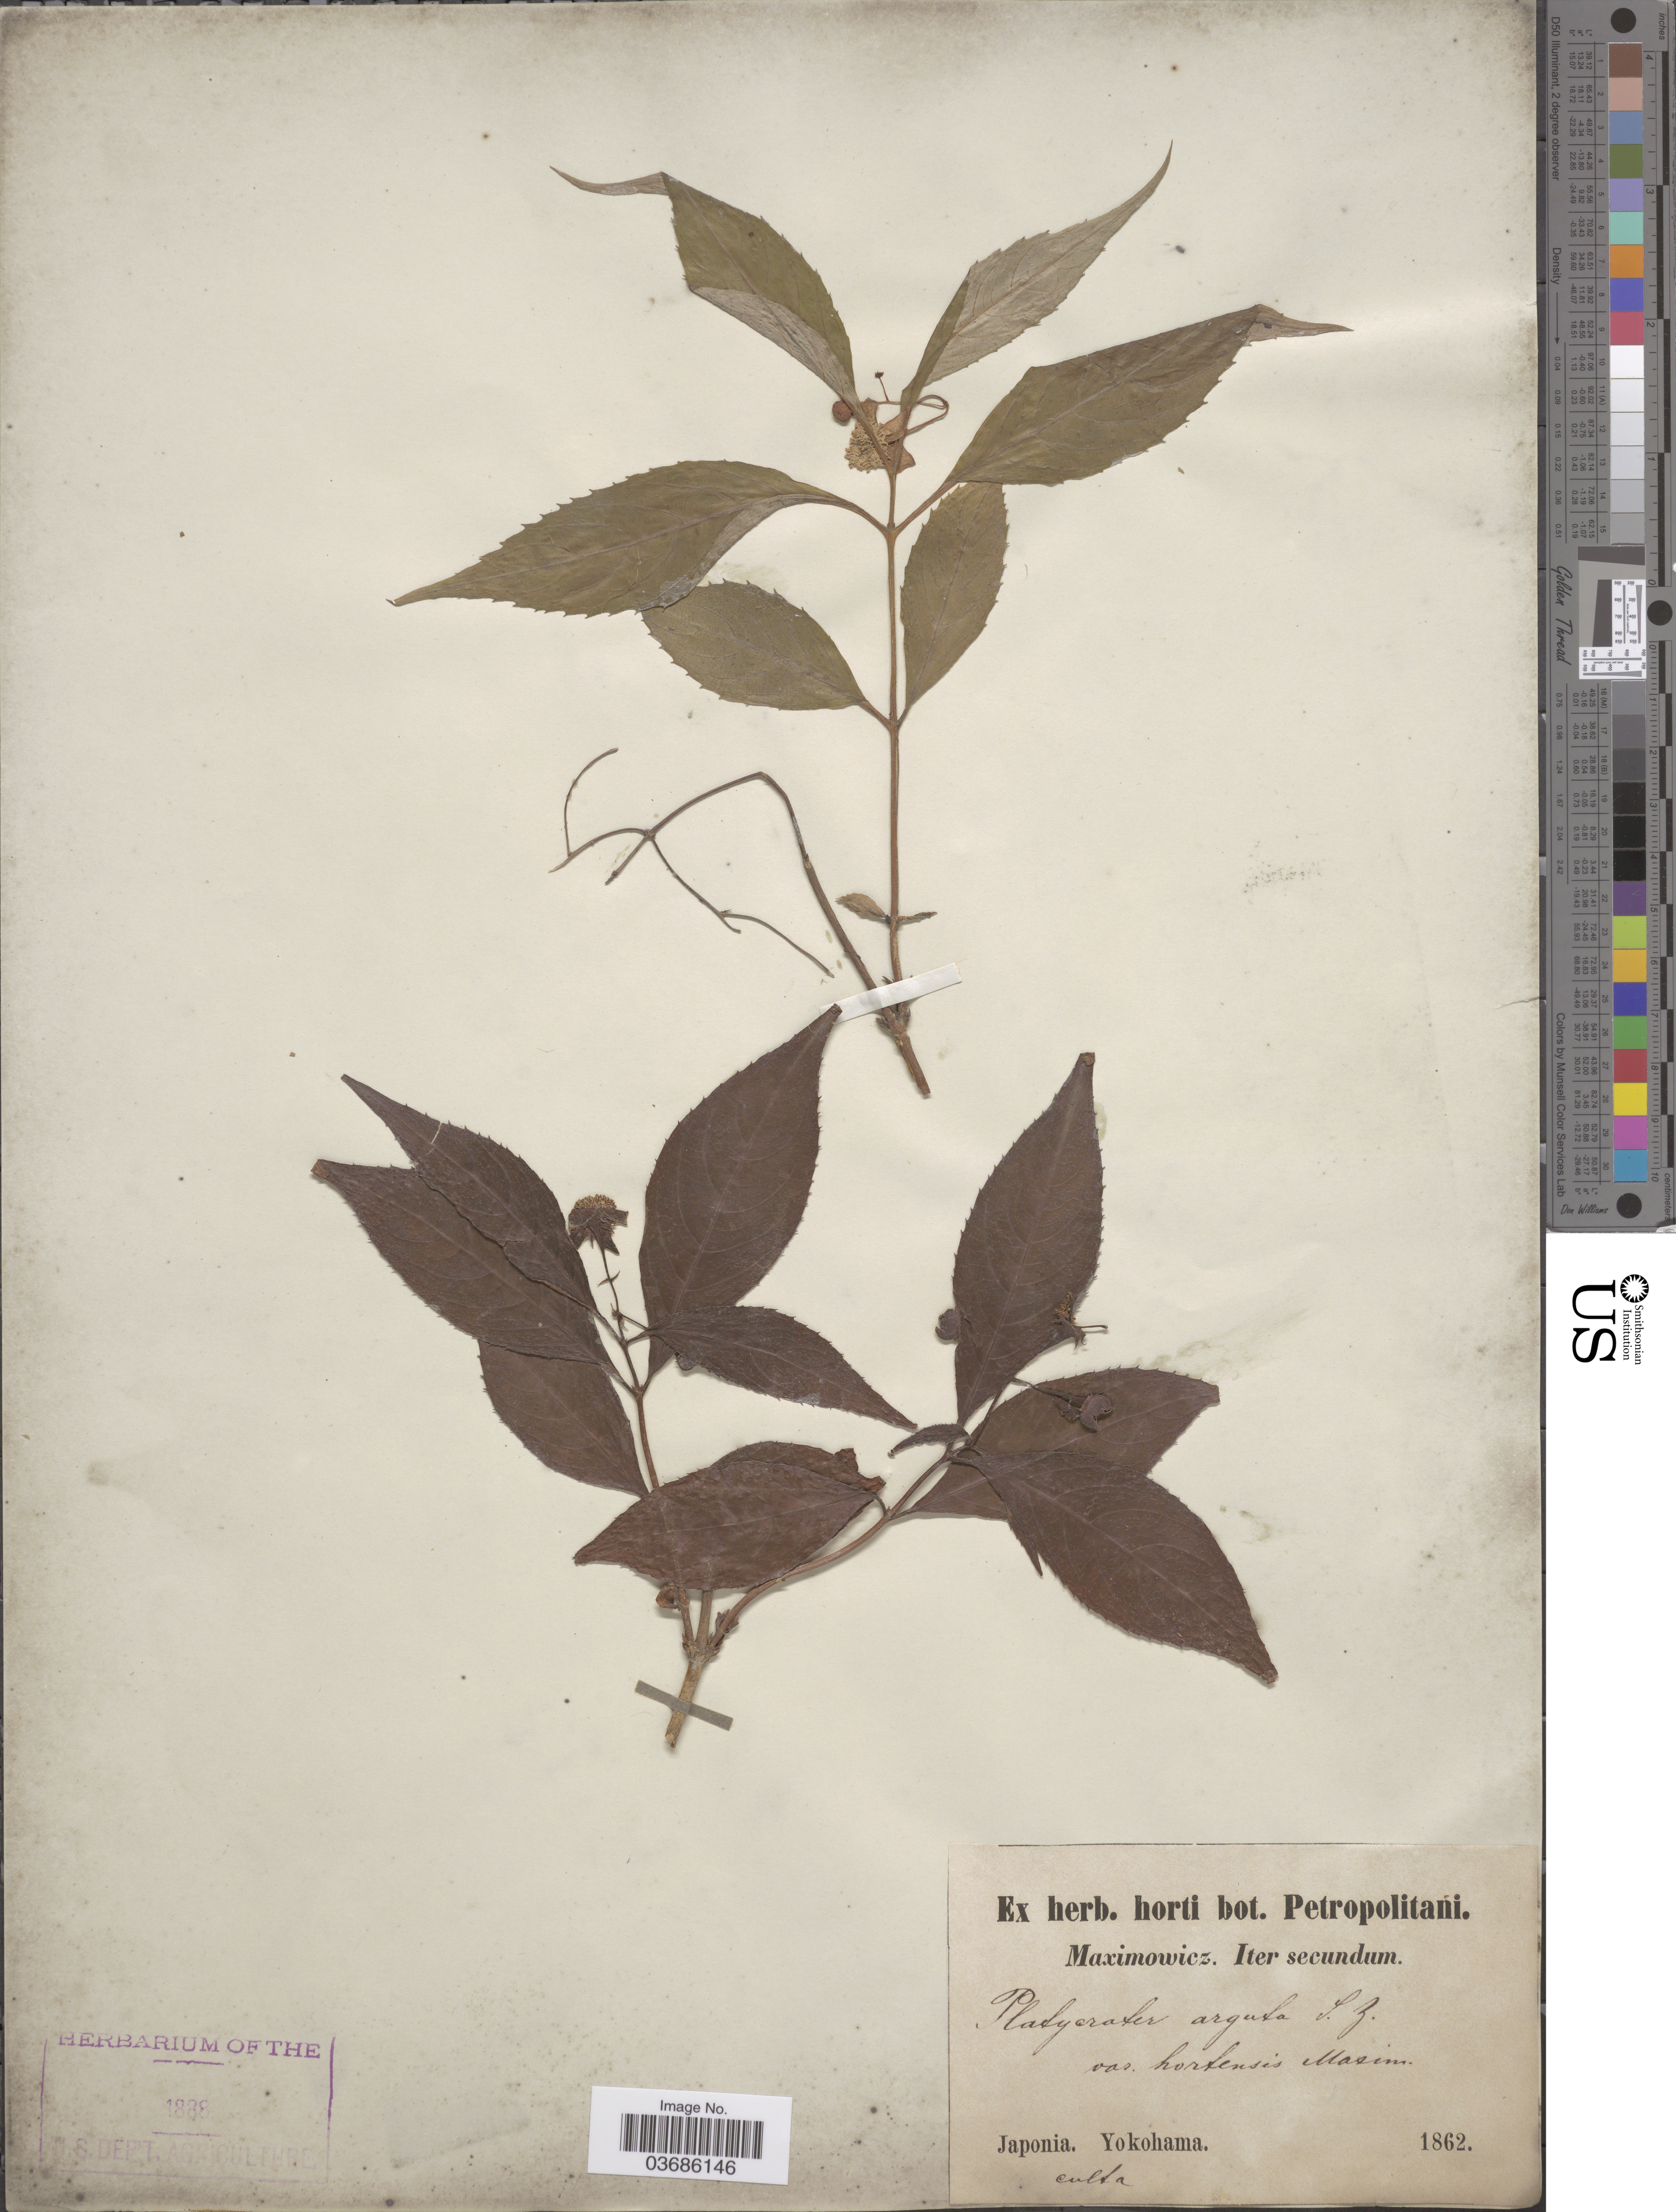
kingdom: Plantae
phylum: Tracheophyta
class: Magnoliopsida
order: Cornales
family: Hydrangeaceae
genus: Hydrangea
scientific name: Hydrangea platyarguta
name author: Y. De Smet & C. Granados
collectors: Maximowicz, --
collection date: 1862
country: Japan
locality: Iter secundum. Yokohama.